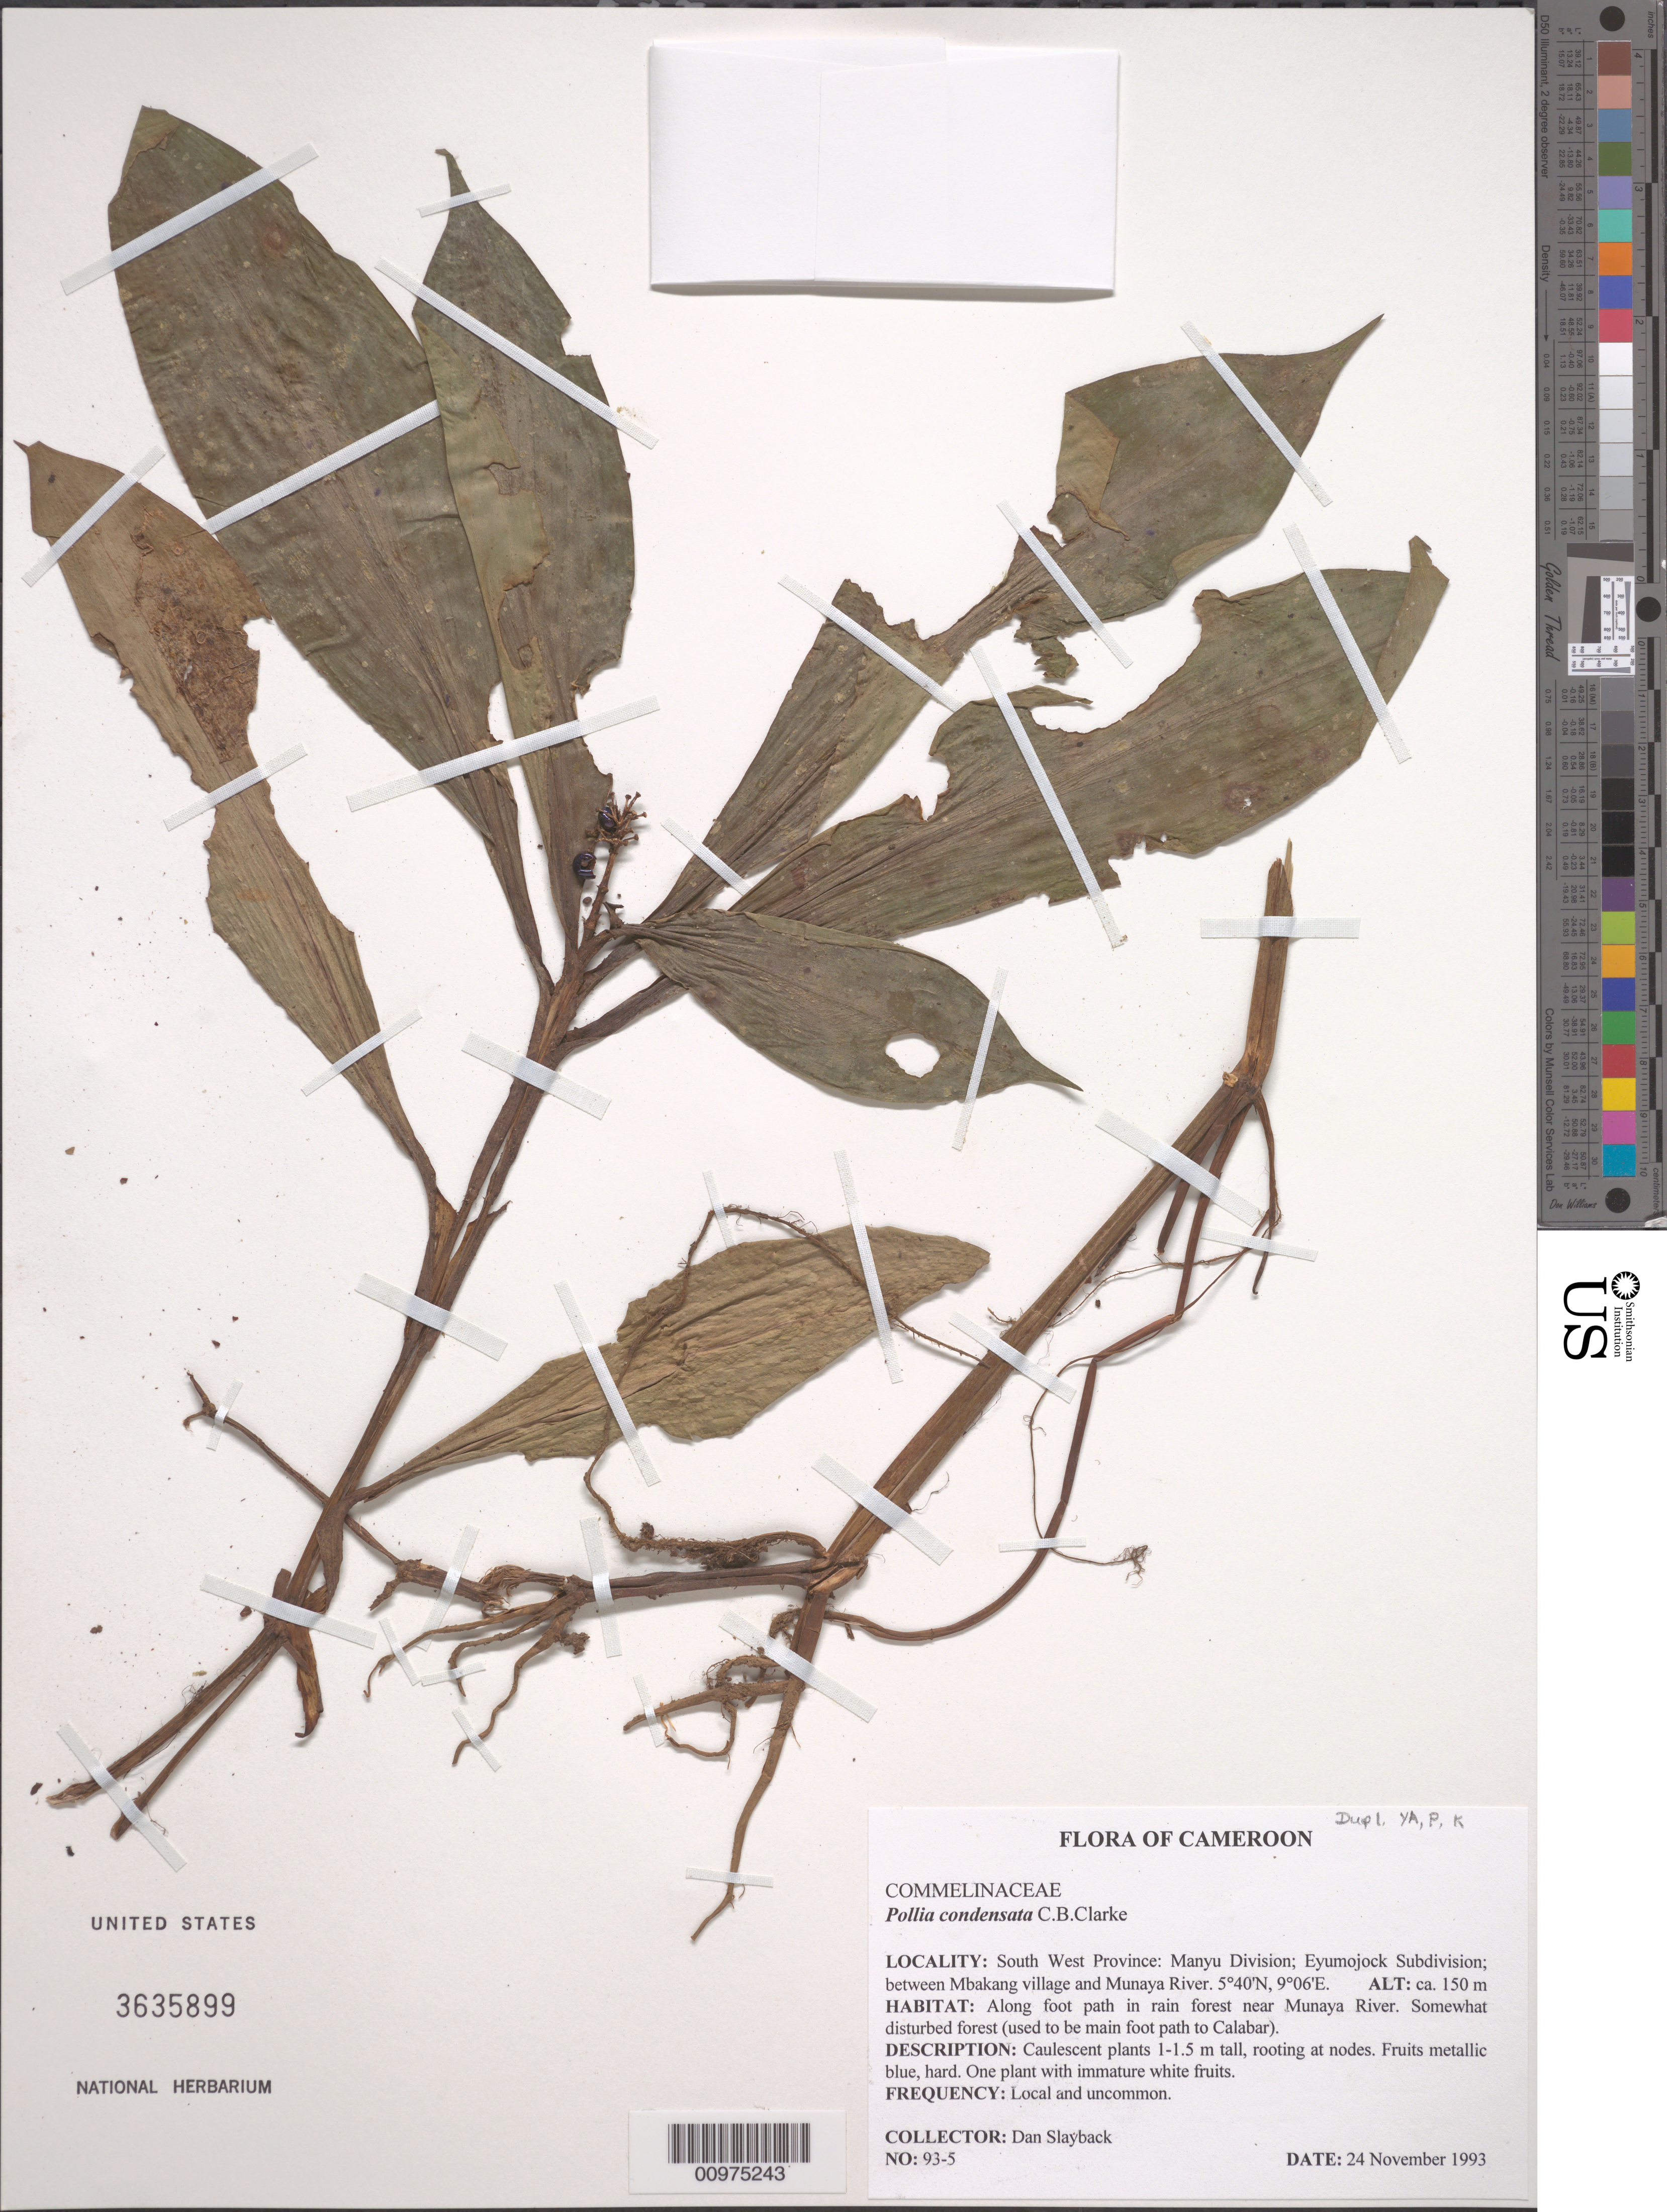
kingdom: Plantae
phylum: Tracheophyta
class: Liliopsida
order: Commelinales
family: Commelinaceae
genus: Pollia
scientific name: Pollia condensata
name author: C.B. Clarke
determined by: Faden, Robert B., (US), Smithsonian Institution - National Museum of Natural History (UNITED STATES)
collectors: D. Slayback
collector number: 93-5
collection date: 1993-11-24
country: Cameroon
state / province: Sud-Ouest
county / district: Manyu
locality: between Mbakang village and Munaya River.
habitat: Along foot path in rain forest near Munaya River. Somewhat disturbed forest (used to be main foot path to Calabar).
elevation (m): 150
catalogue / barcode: US 3635899